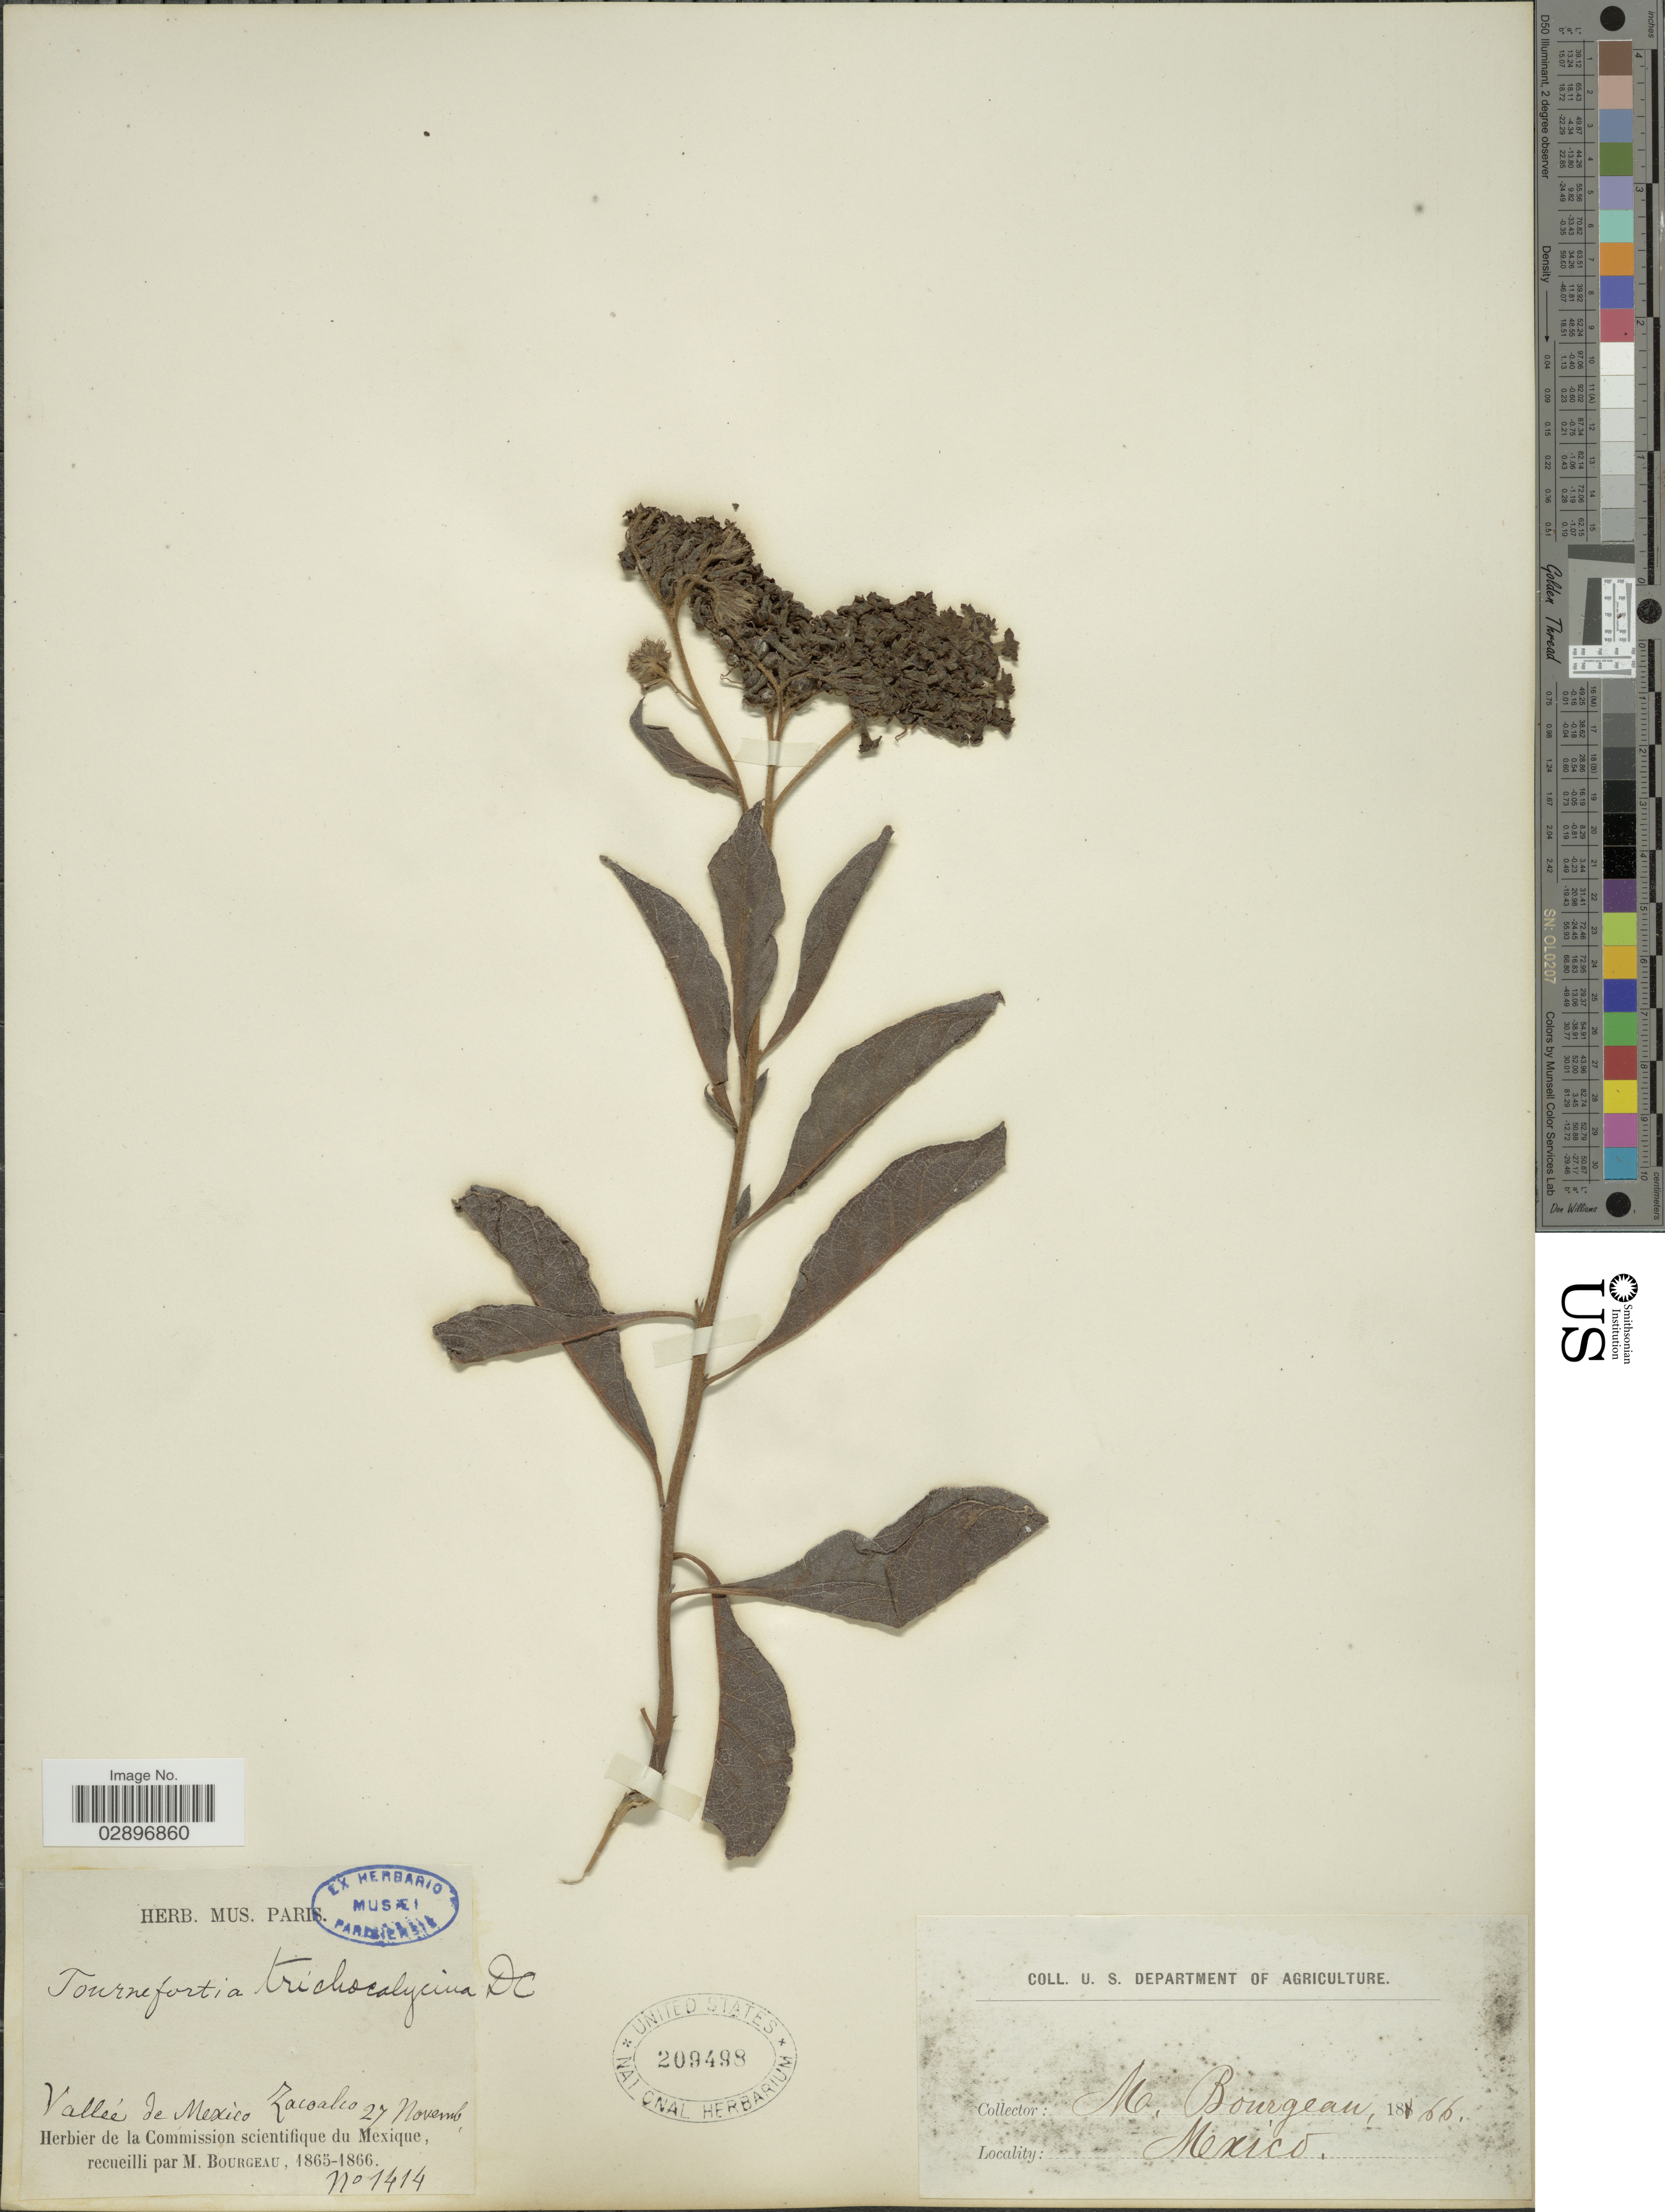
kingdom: Plantae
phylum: Tracheophyta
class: Magnoliopsida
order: Boraginales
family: Heliotropiaceae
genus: Tournefortia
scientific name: Tournefortia trichocalycina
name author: A. DC.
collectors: M. Bourgeau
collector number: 1414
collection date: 1866-11-27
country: Mexico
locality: Vallée de Mexico. Zacoalco.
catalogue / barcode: US 209498